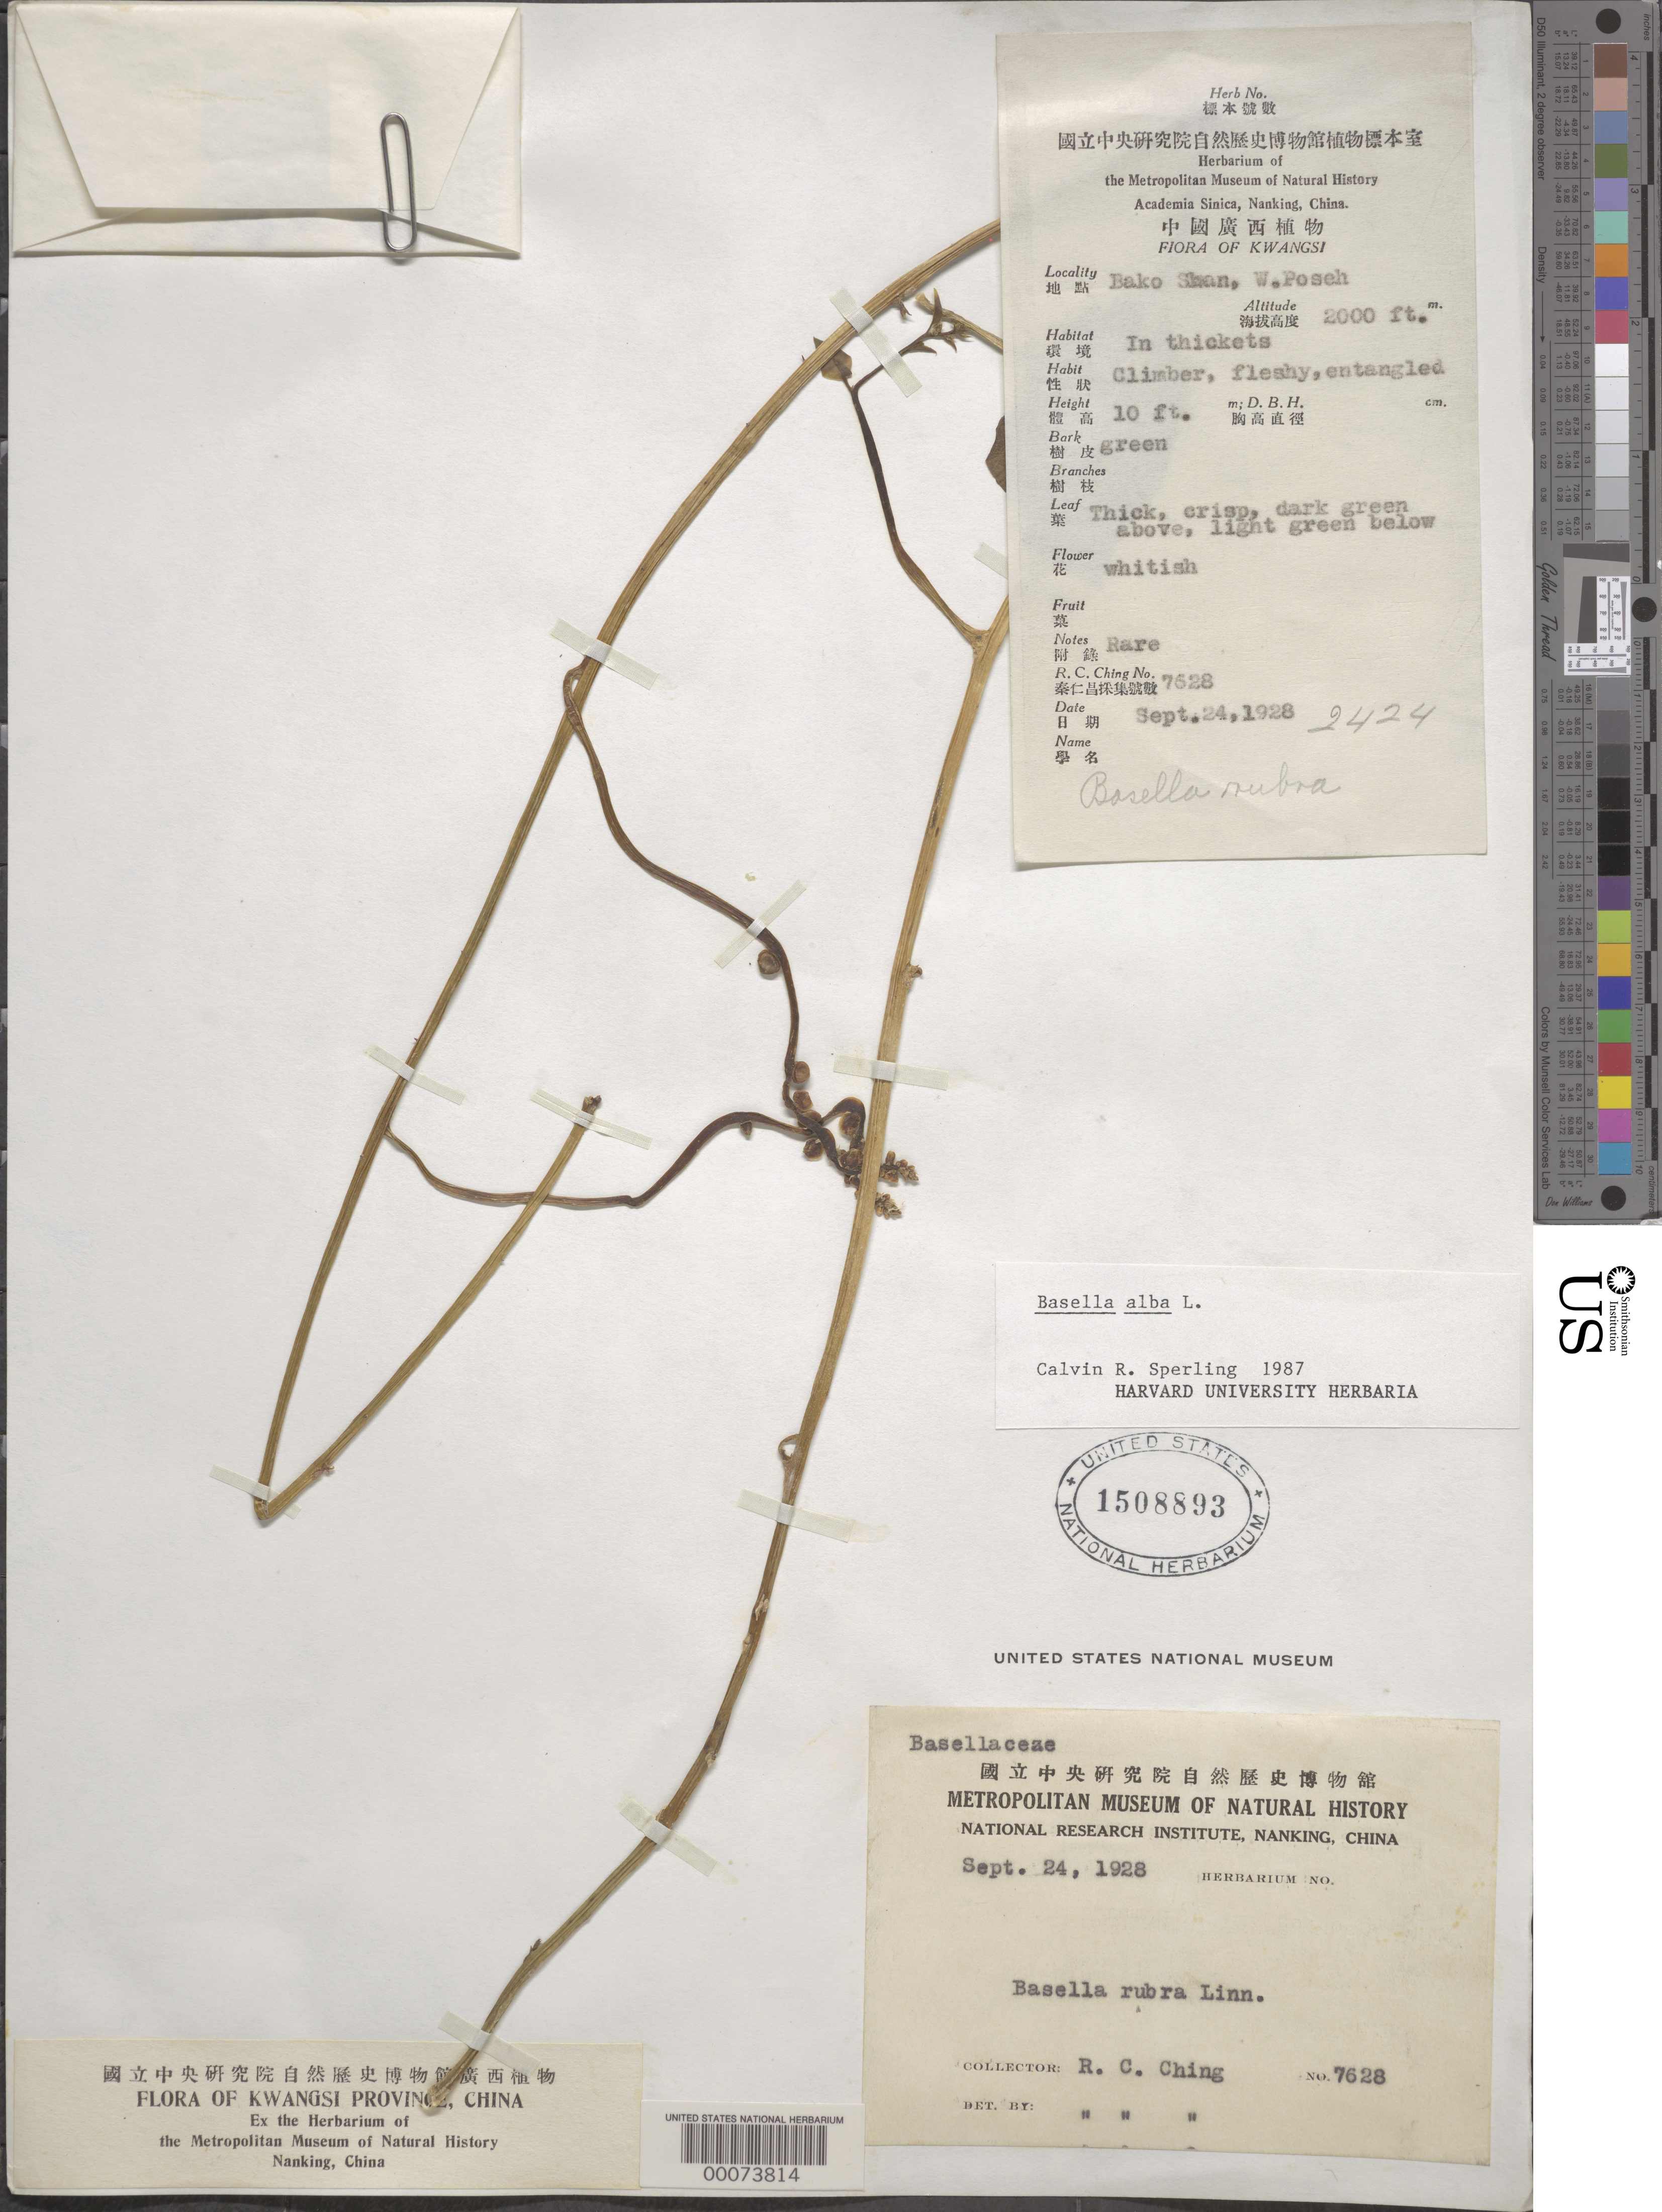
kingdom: Plantae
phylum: Tracheophyta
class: Magnoliopsida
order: Caryophyllales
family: Basellaceae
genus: Basella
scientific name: Basella alba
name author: L.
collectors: R. C. Ching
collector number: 7628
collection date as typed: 24 Sep 1928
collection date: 1928-09-24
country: China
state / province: Jiangsu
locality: Nanking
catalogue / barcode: US 1508893